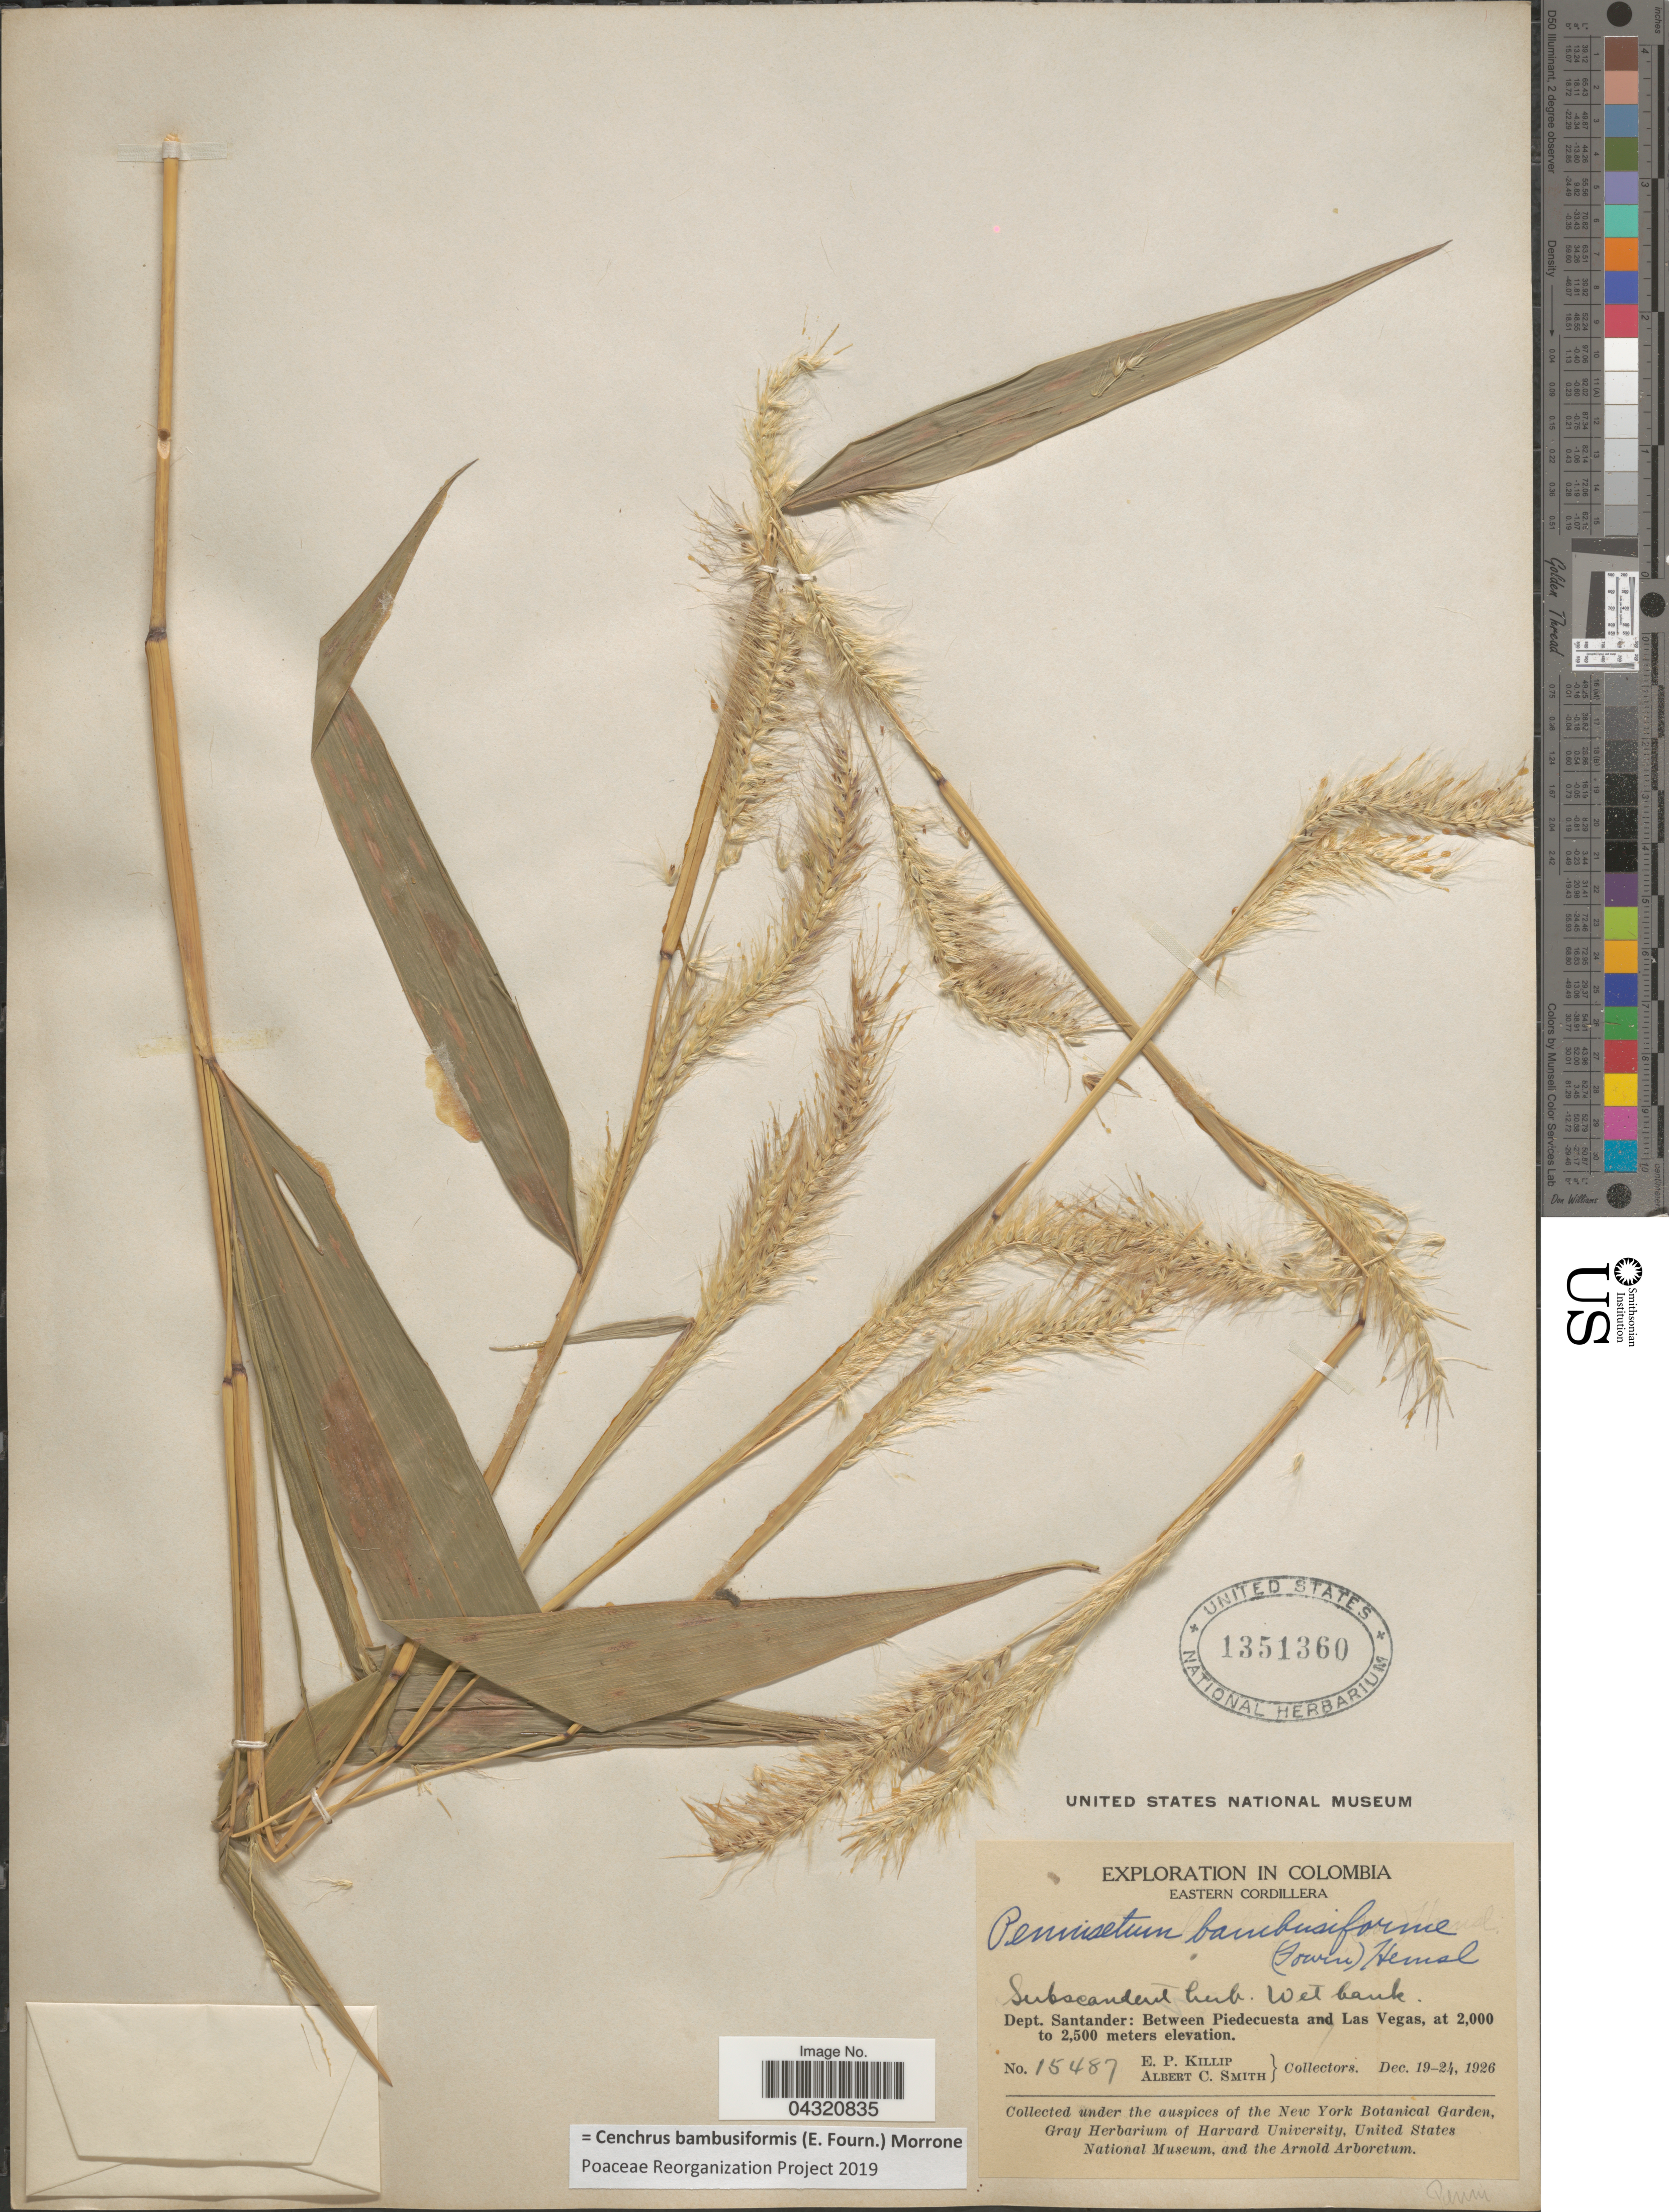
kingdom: Plantae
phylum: Tracheophyta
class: Liliopsida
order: Poales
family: Poaceae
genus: Cenchrus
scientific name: Cenchrus bambusiformis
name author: (E. Fourn.) Morrone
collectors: E. P. Killip & A. C. Smith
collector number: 15487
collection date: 1926-12-19/1926-12-24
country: Colombia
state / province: Santander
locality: Exploration in Colombia. Eastern Cordillera. Dept. Santander: Between Piedecuesta and Las Vegas.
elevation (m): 2000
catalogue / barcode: US 1351360